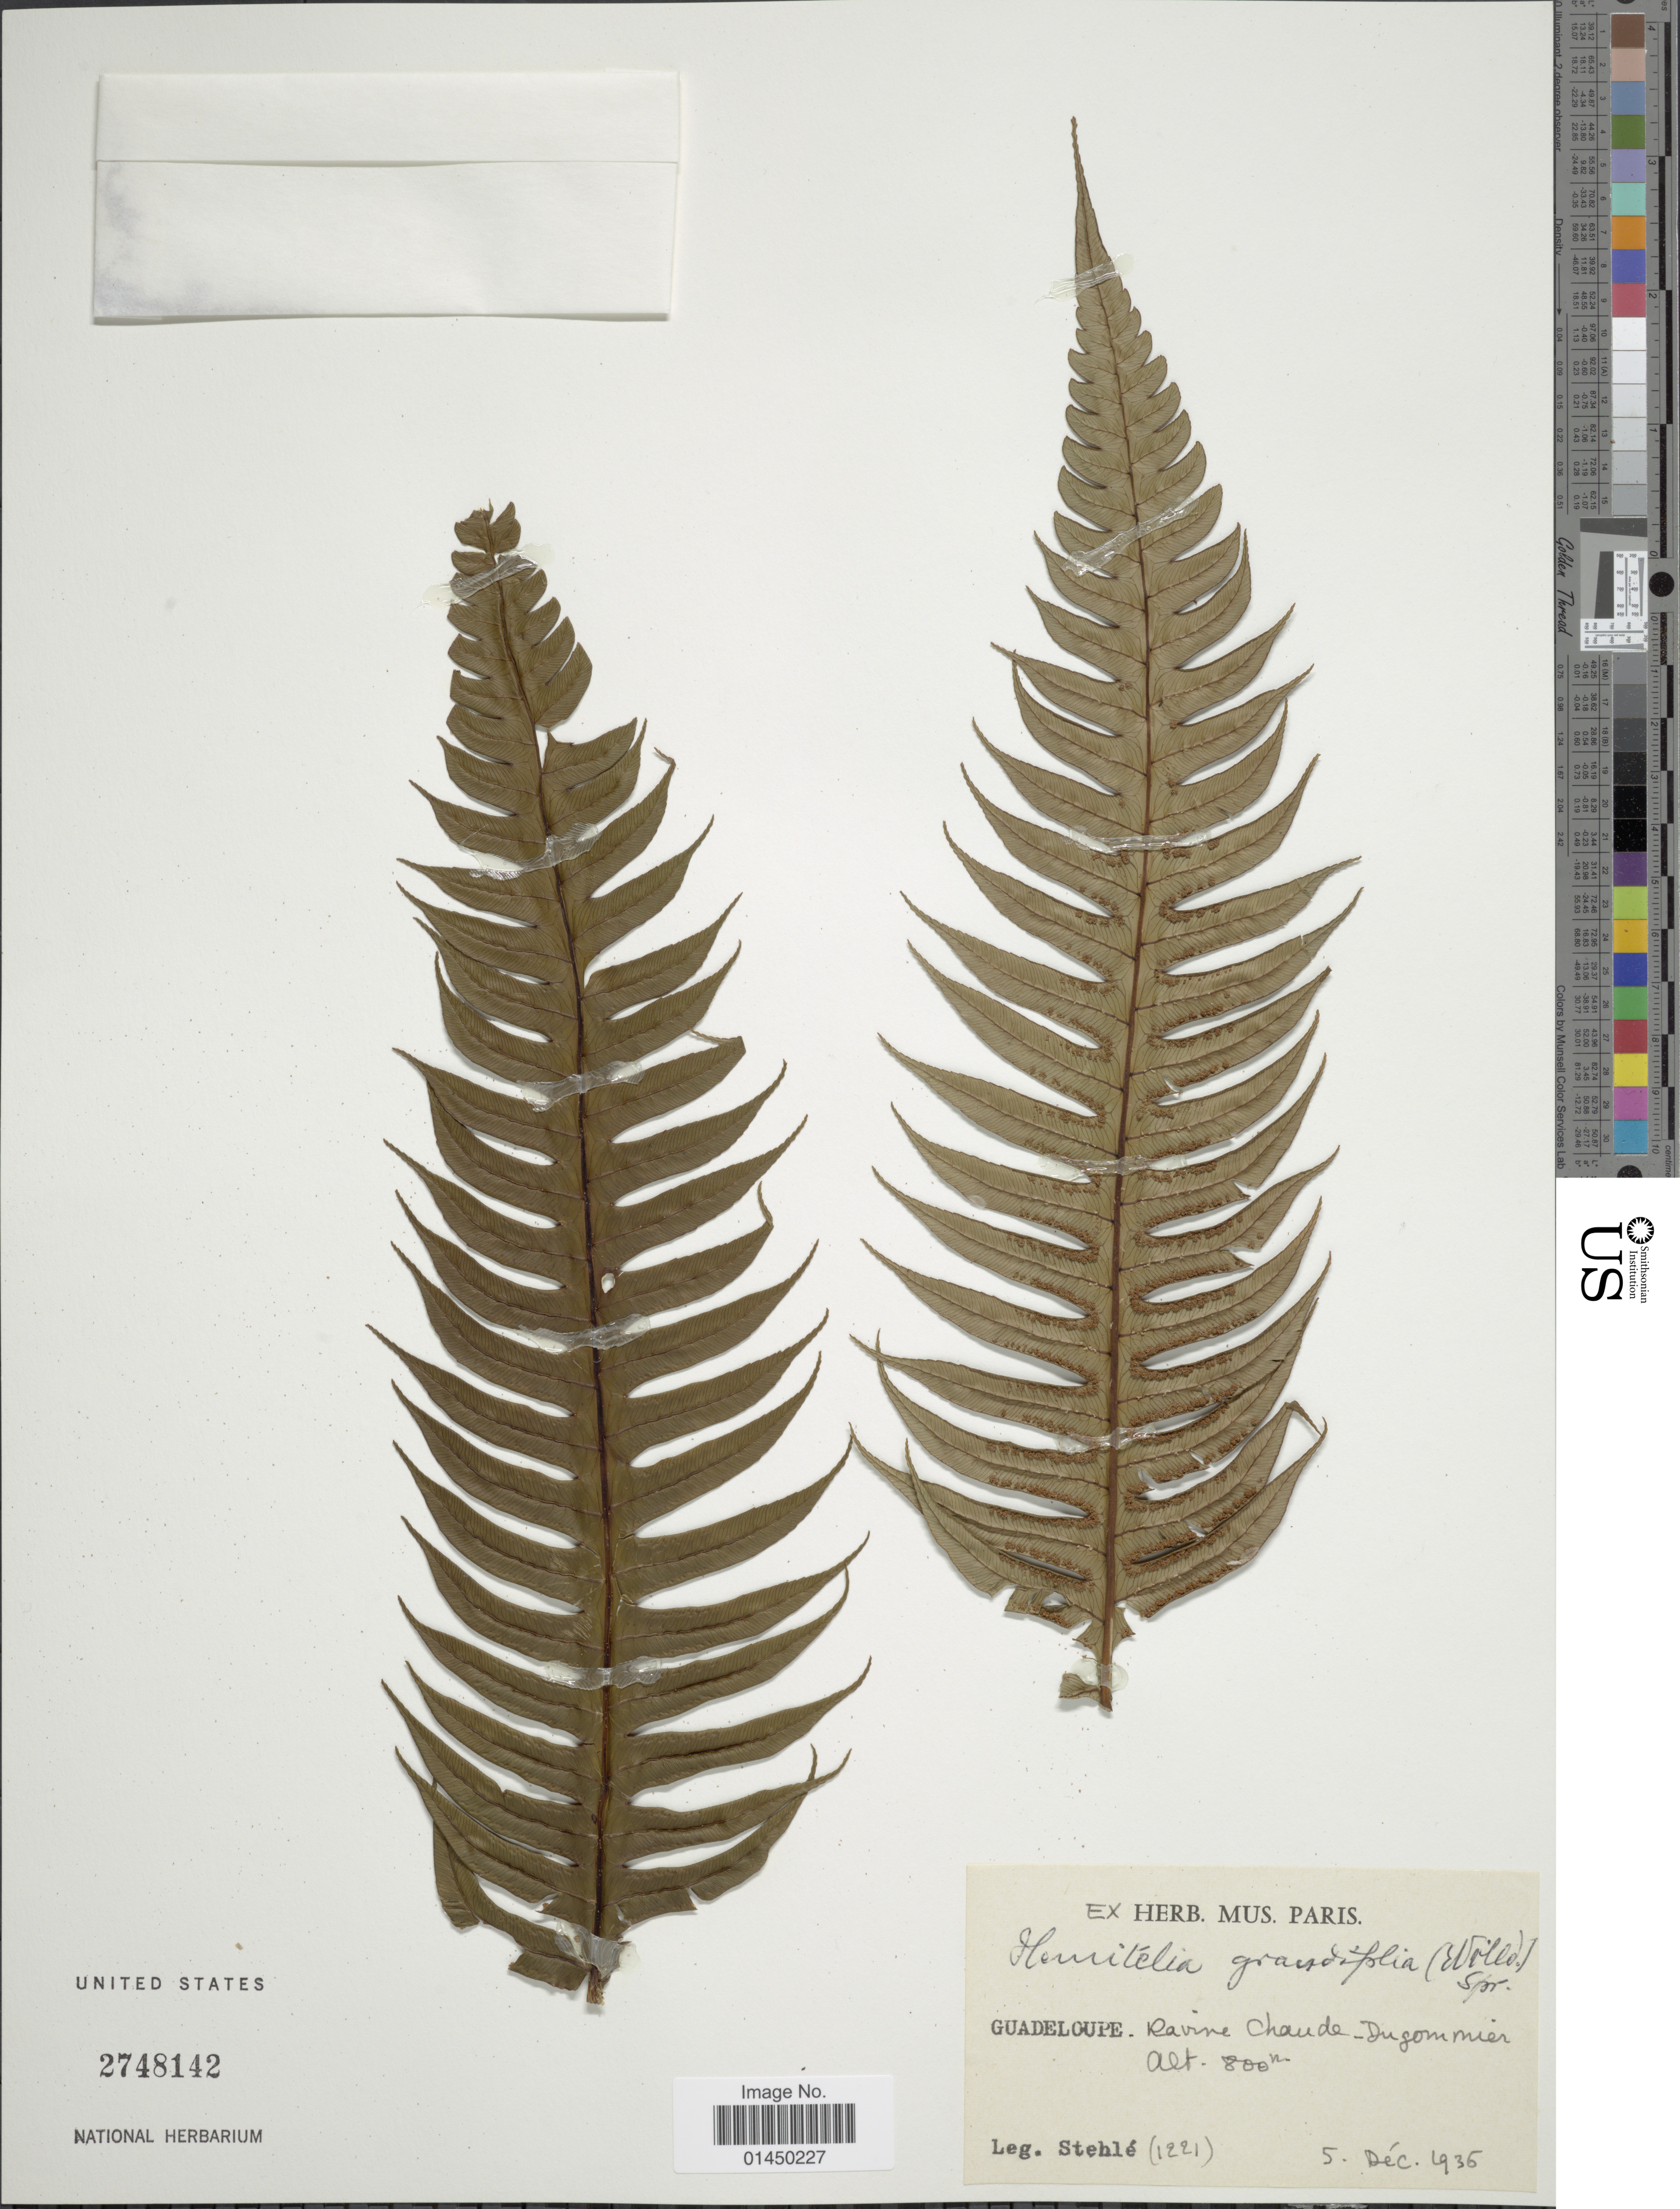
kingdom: Plantae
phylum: Tracheophyta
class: Polypodiopsida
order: Cyatheales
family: Cyatheaceae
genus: Cyathea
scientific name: Cyathea grandifolia var. grandifolia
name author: Willd.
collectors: -- Stehlé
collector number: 1221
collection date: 1935-12-05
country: Guadeloupe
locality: Guadeloupe: Ravine Chaude-Dugommier [interpreted]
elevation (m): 800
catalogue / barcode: US 2748142